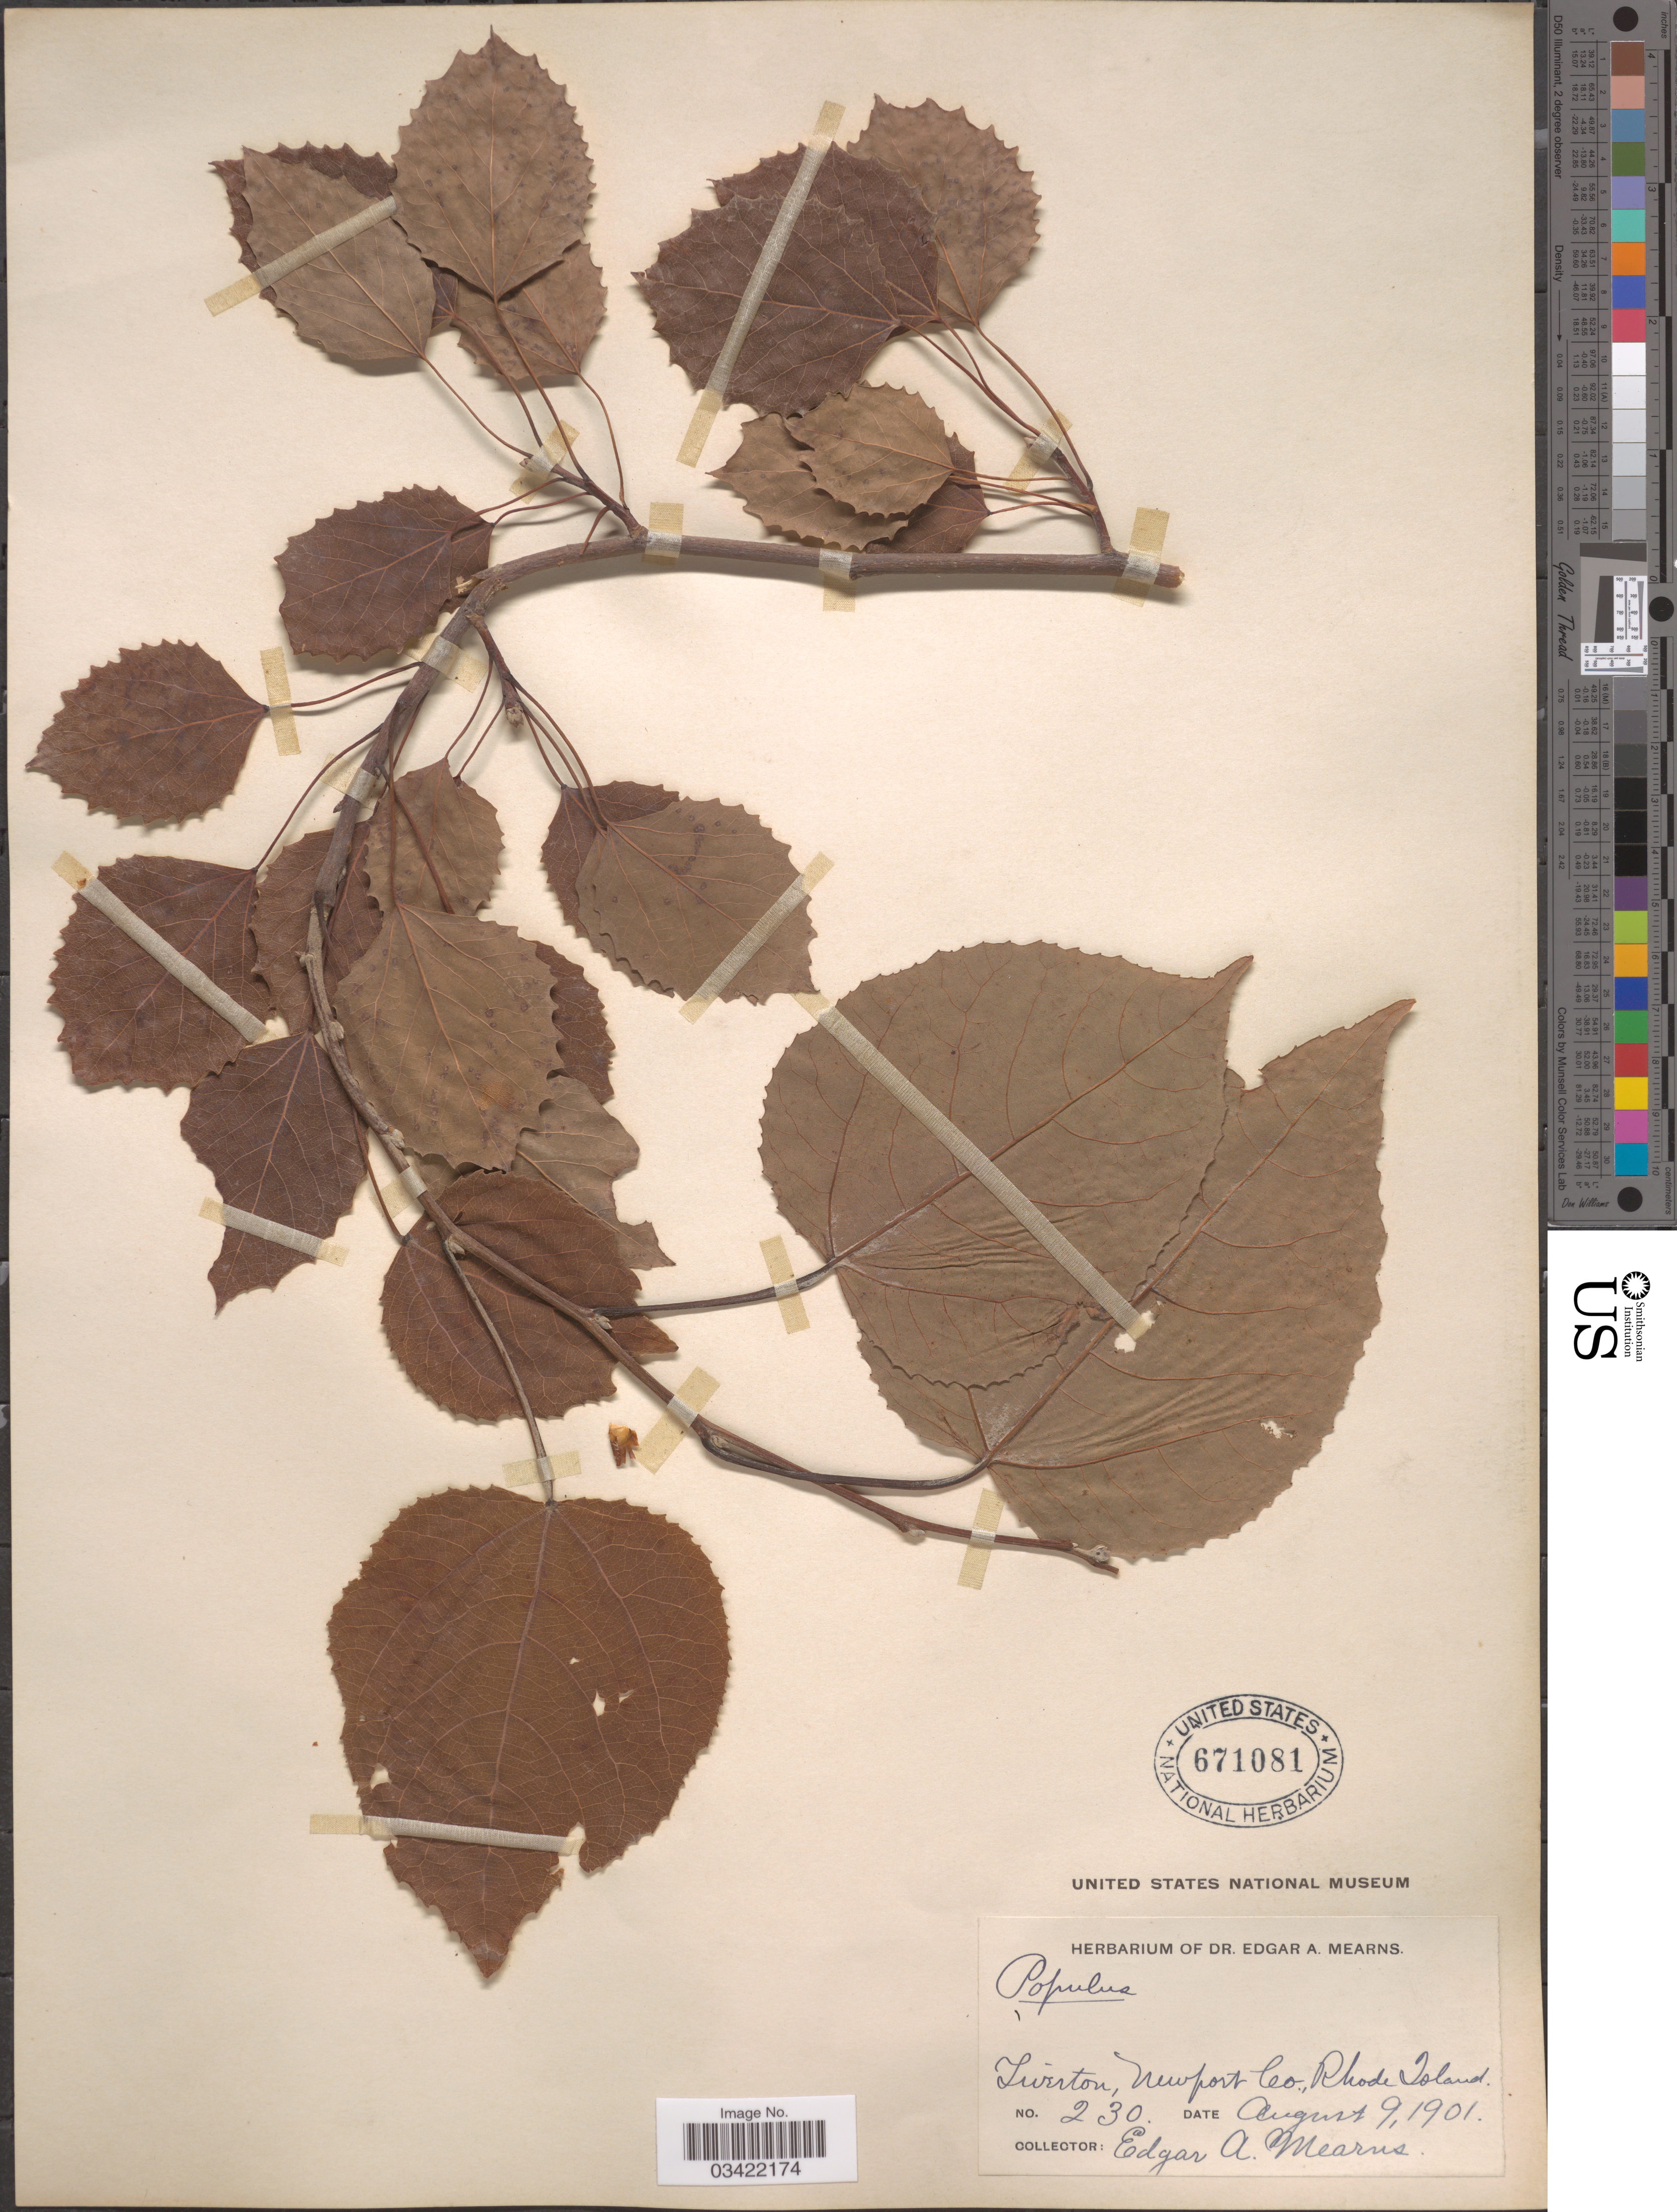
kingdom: Plantae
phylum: Tracheophyta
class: Magnoliopsida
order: Malpighiales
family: Salicaceae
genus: Populus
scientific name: Populus grandidentata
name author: Michx.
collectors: E. A. Mearns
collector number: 230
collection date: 1901-08-09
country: United States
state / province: Rhode Island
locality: Tiverton, Newport Co.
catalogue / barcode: US 671081